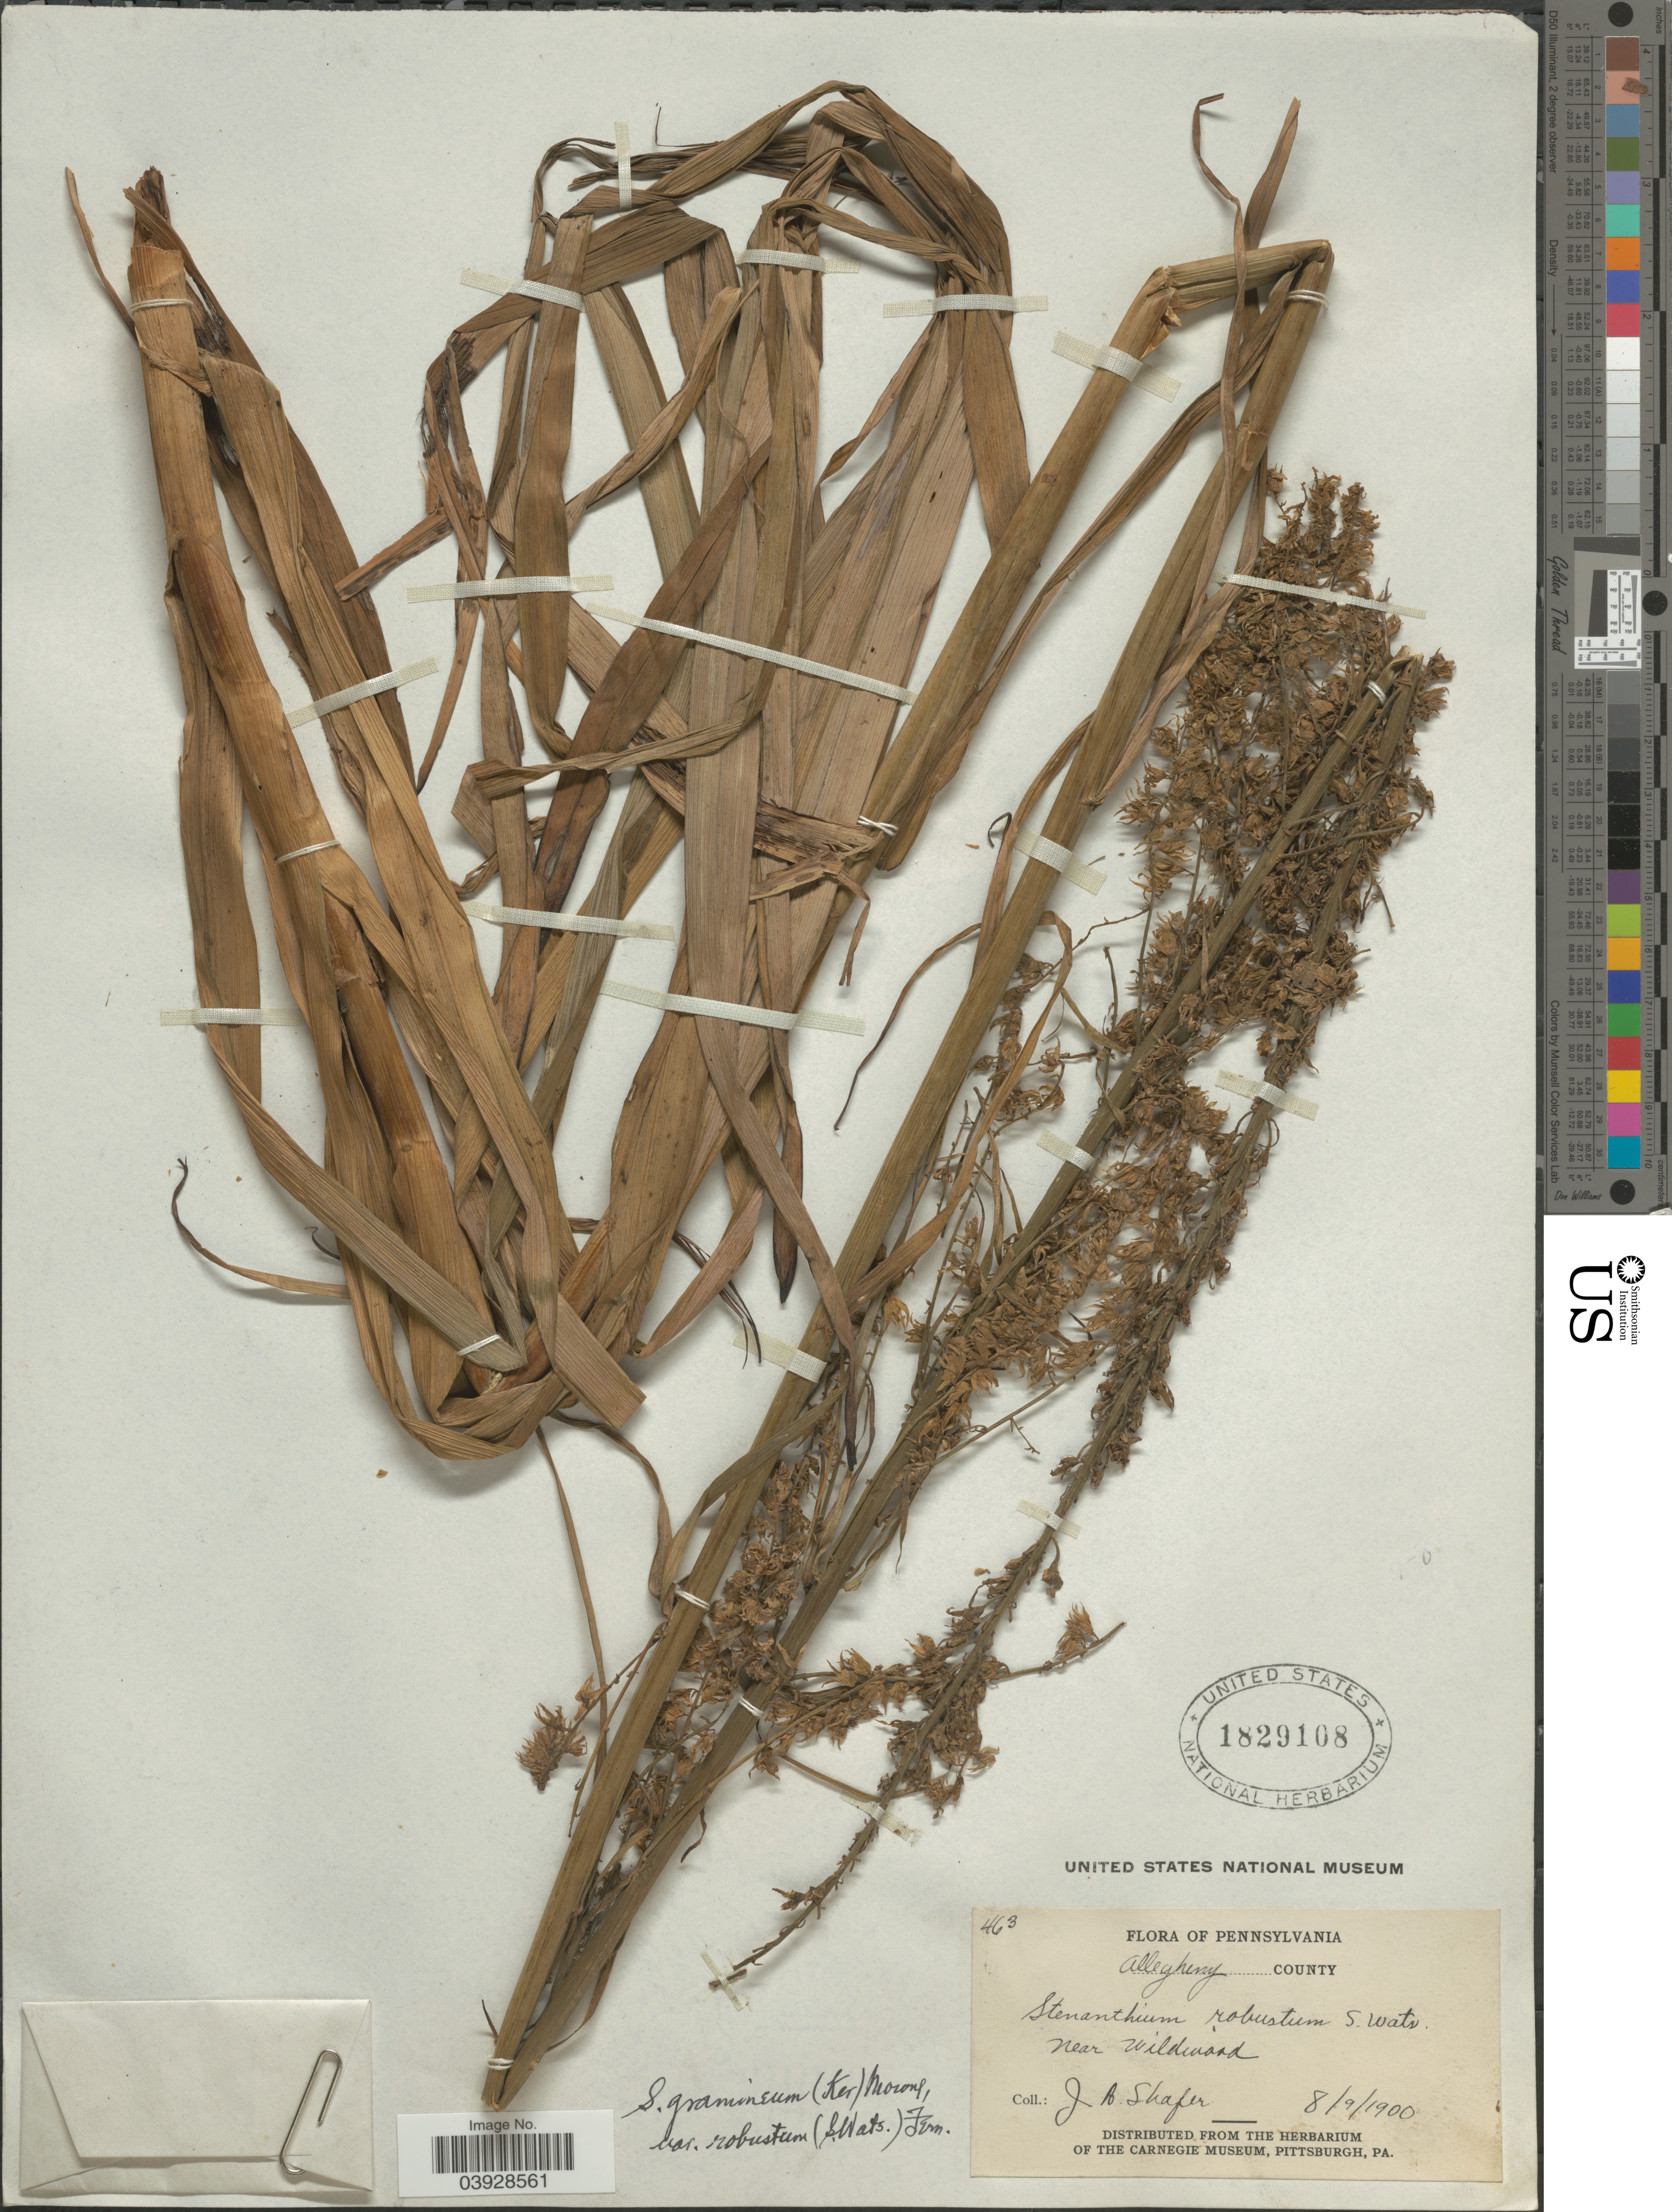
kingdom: Plantae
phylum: Tracheophyta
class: Liliopsida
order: Liliales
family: Melanthiaceae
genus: Stenanthium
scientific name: Stenanthium gramineum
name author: (Ker Gawl.) Morong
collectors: J. A. Shafer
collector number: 463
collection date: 1900-09-08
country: United States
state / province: Pennsylvania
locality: Allegheny County. Near Wildwood.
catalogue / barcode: US 1829108